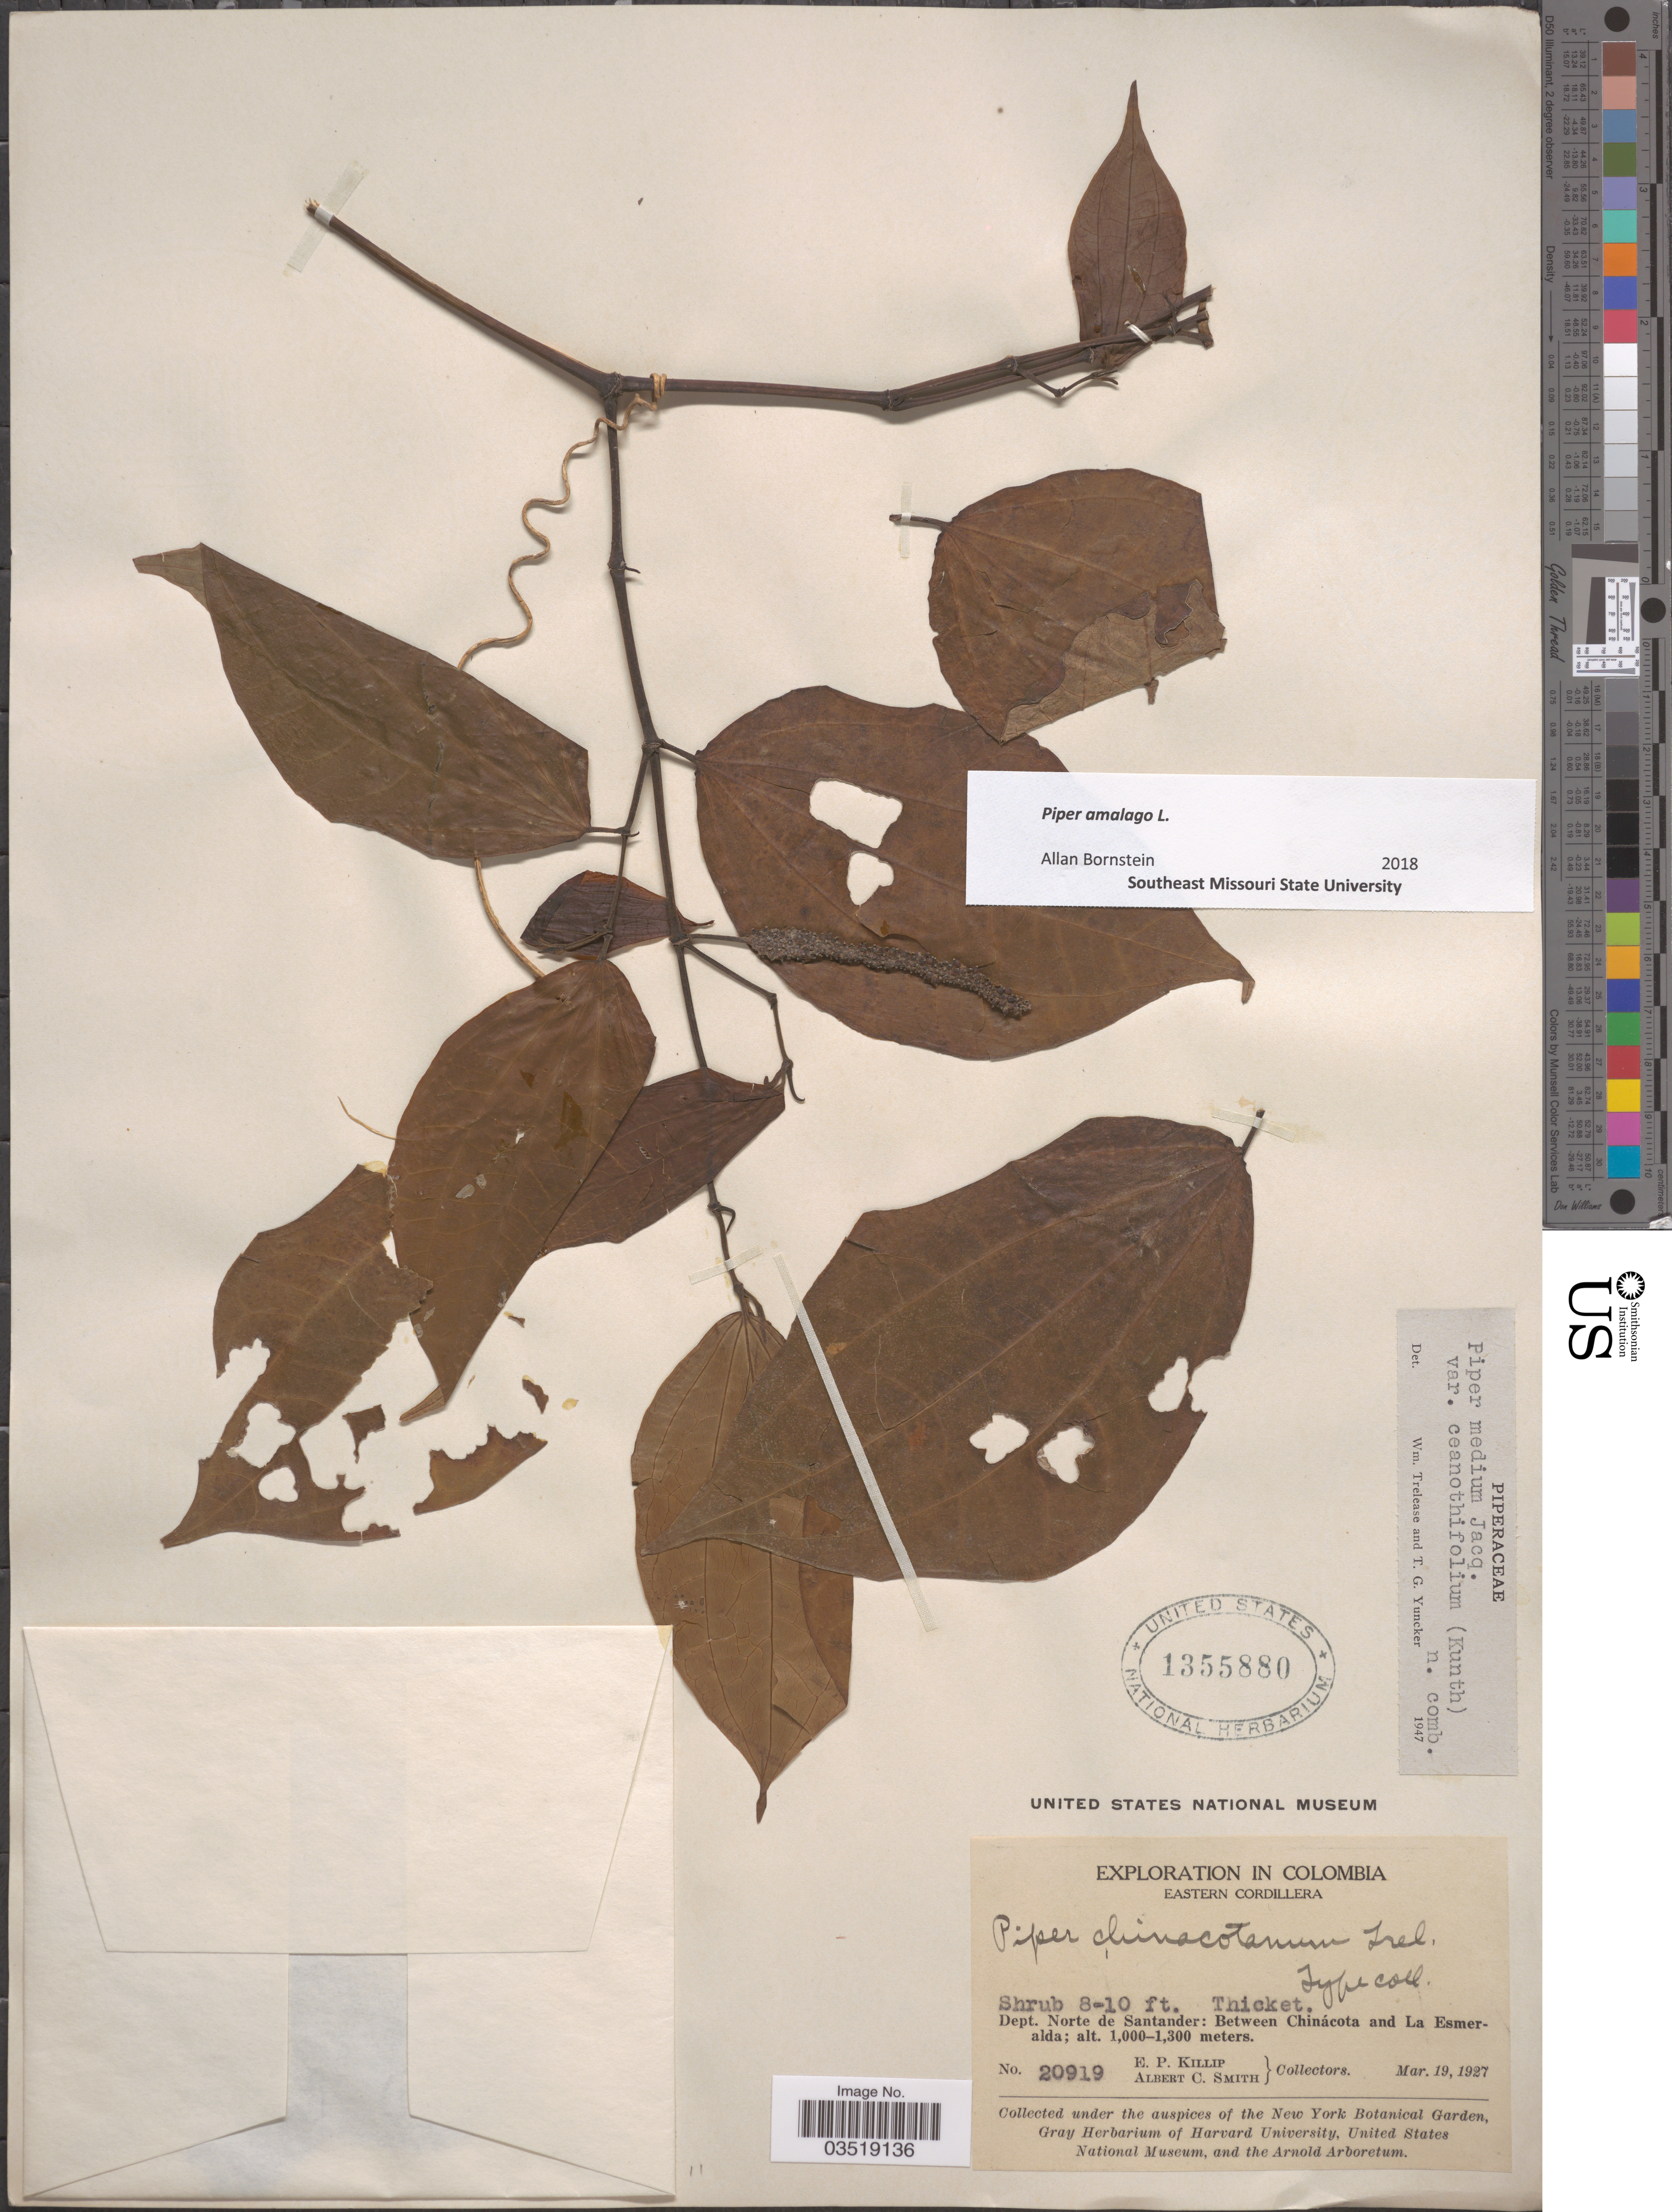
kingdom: Plantae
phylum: Tracheophyta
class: Magnoliopsida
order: Piperales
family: Piperaceae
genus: Piper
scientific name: Piper amalago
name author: L.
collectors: E. P. Killip & A. C. Smith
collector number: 20919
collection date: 1927-03-19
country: Colombia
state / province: Norte de Santander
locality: Dept. Norte de Santander: Between Chinácota and La Esmeralda.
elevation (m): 1000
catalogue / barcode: US 1355880